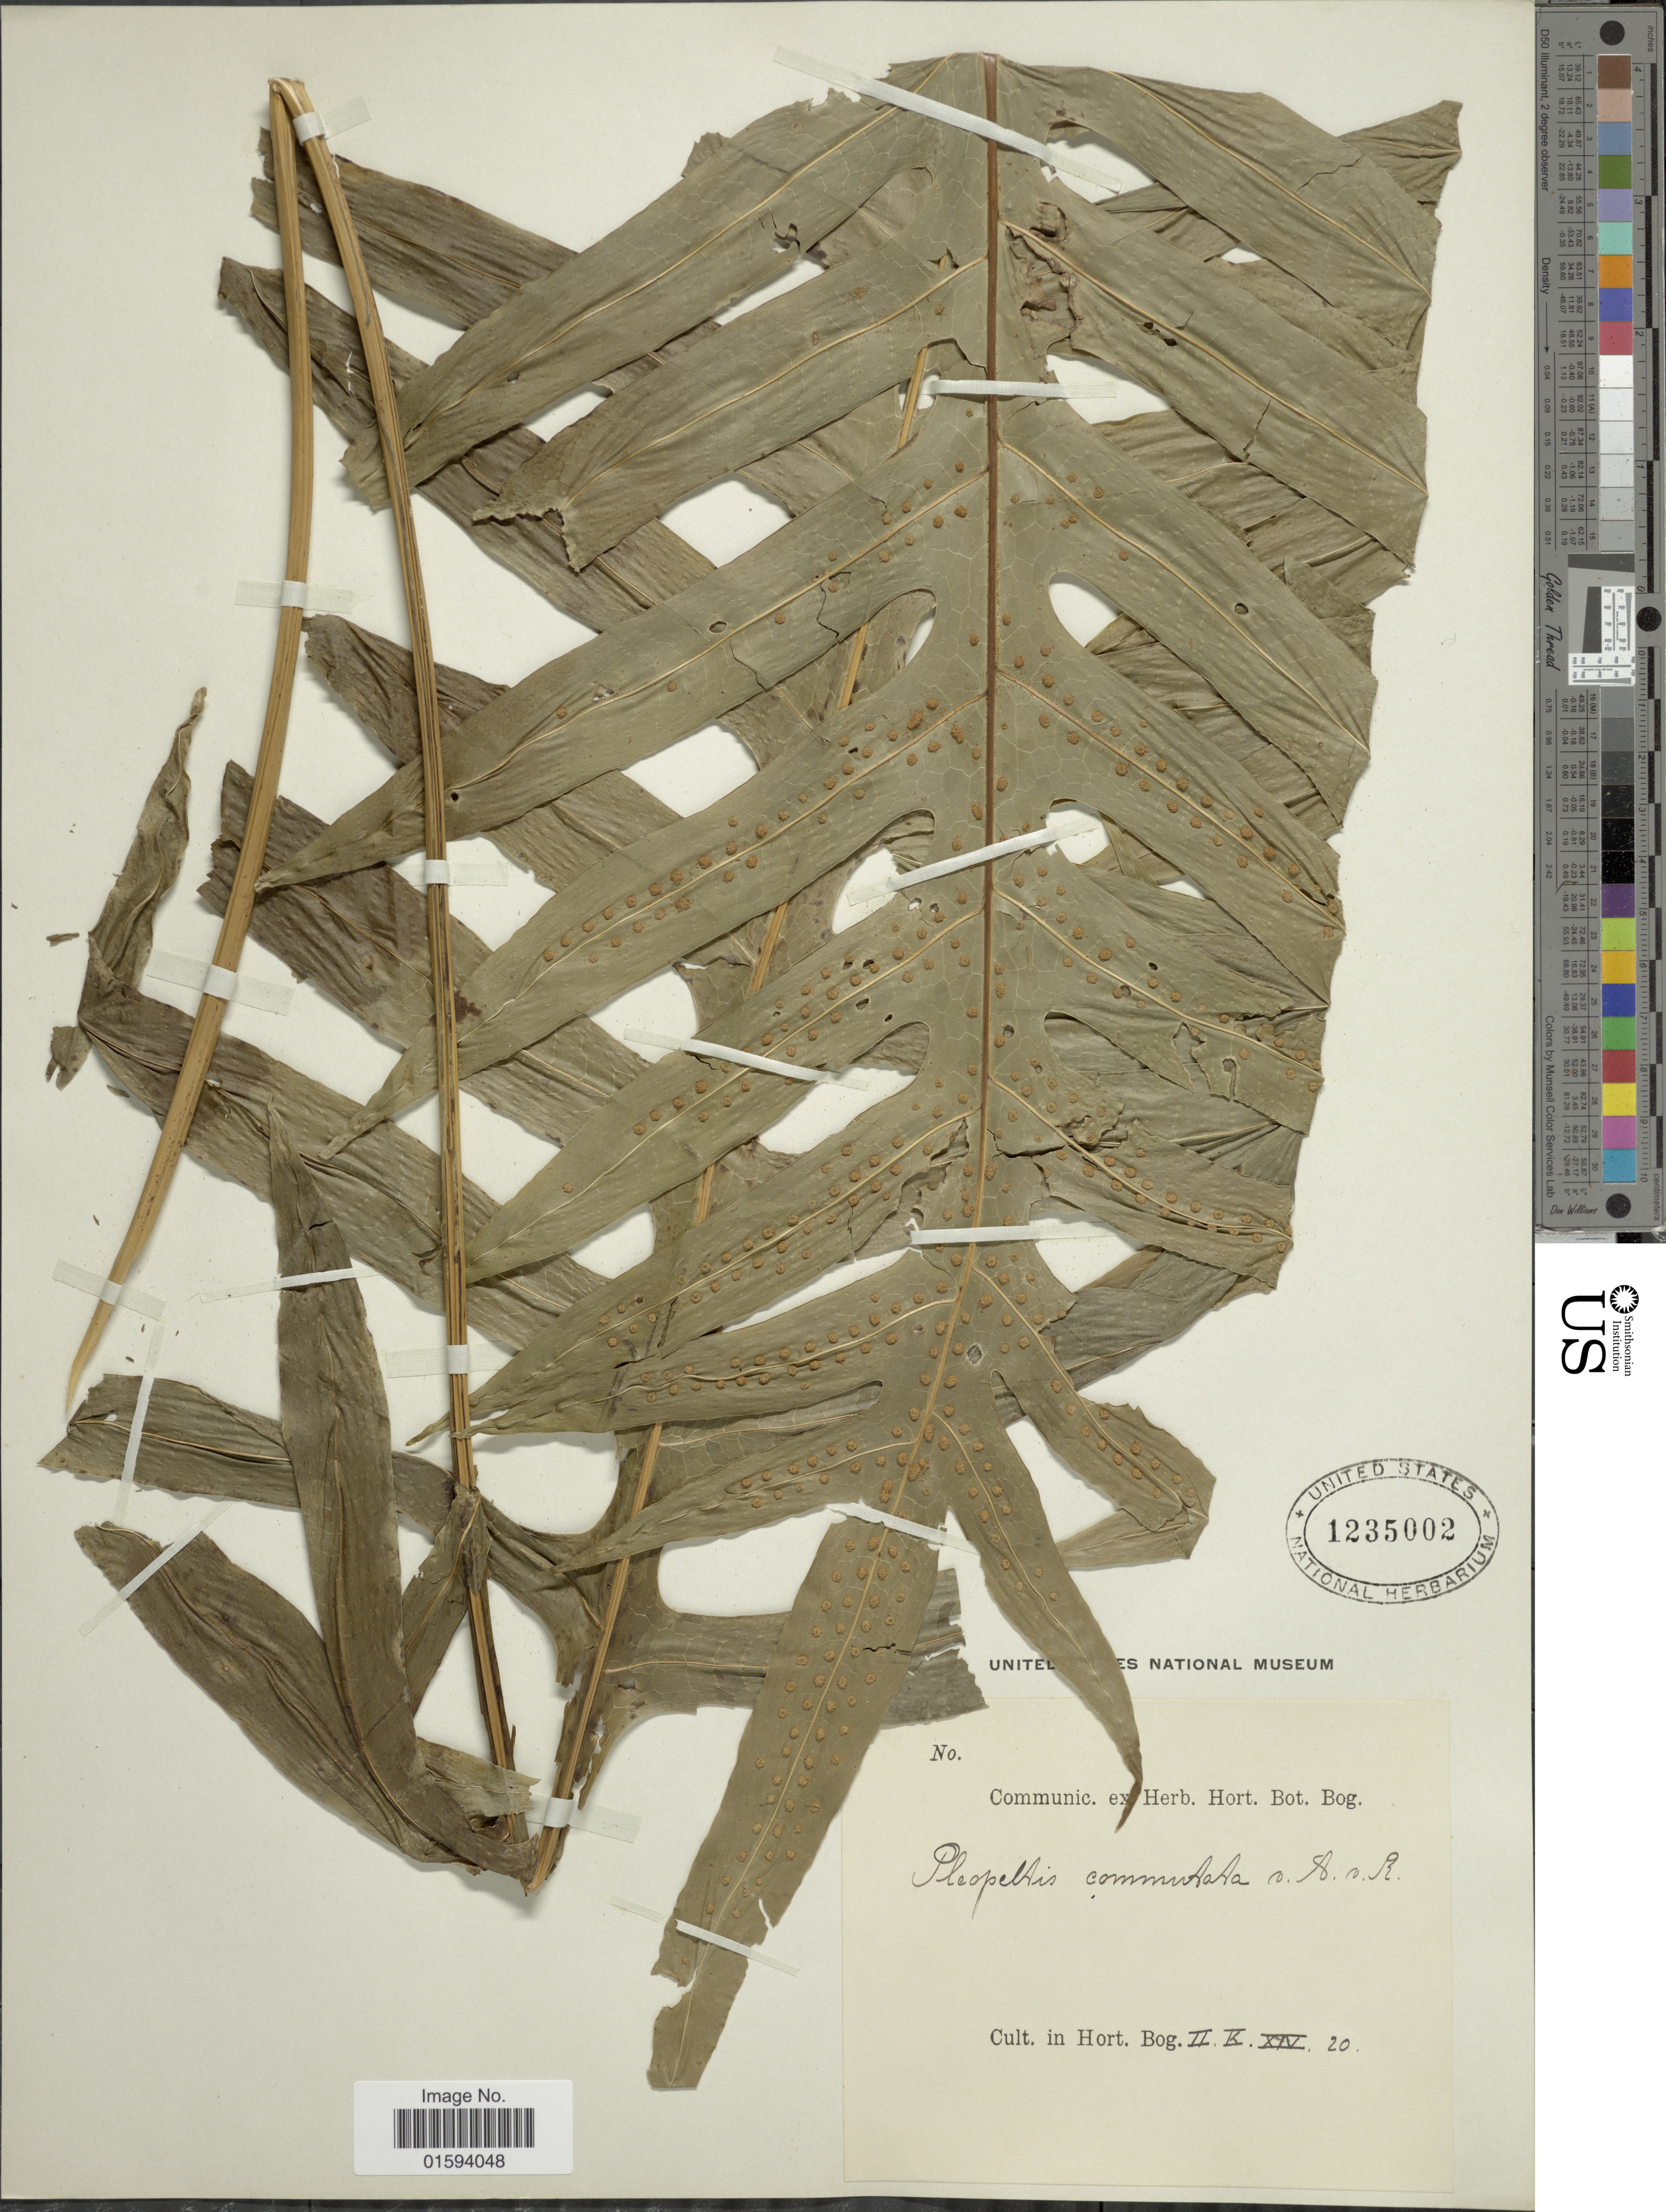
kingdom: Plantae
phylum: Tracheophyta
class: Polypodiopsida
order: Polypodiales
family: Polypodiaceae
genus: Polypodium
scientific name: Polypodium commutatum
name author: Blume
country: Indonesia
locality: Cult. in Hort. Bog. II. K. XIV. 20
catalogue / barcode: US 1235002